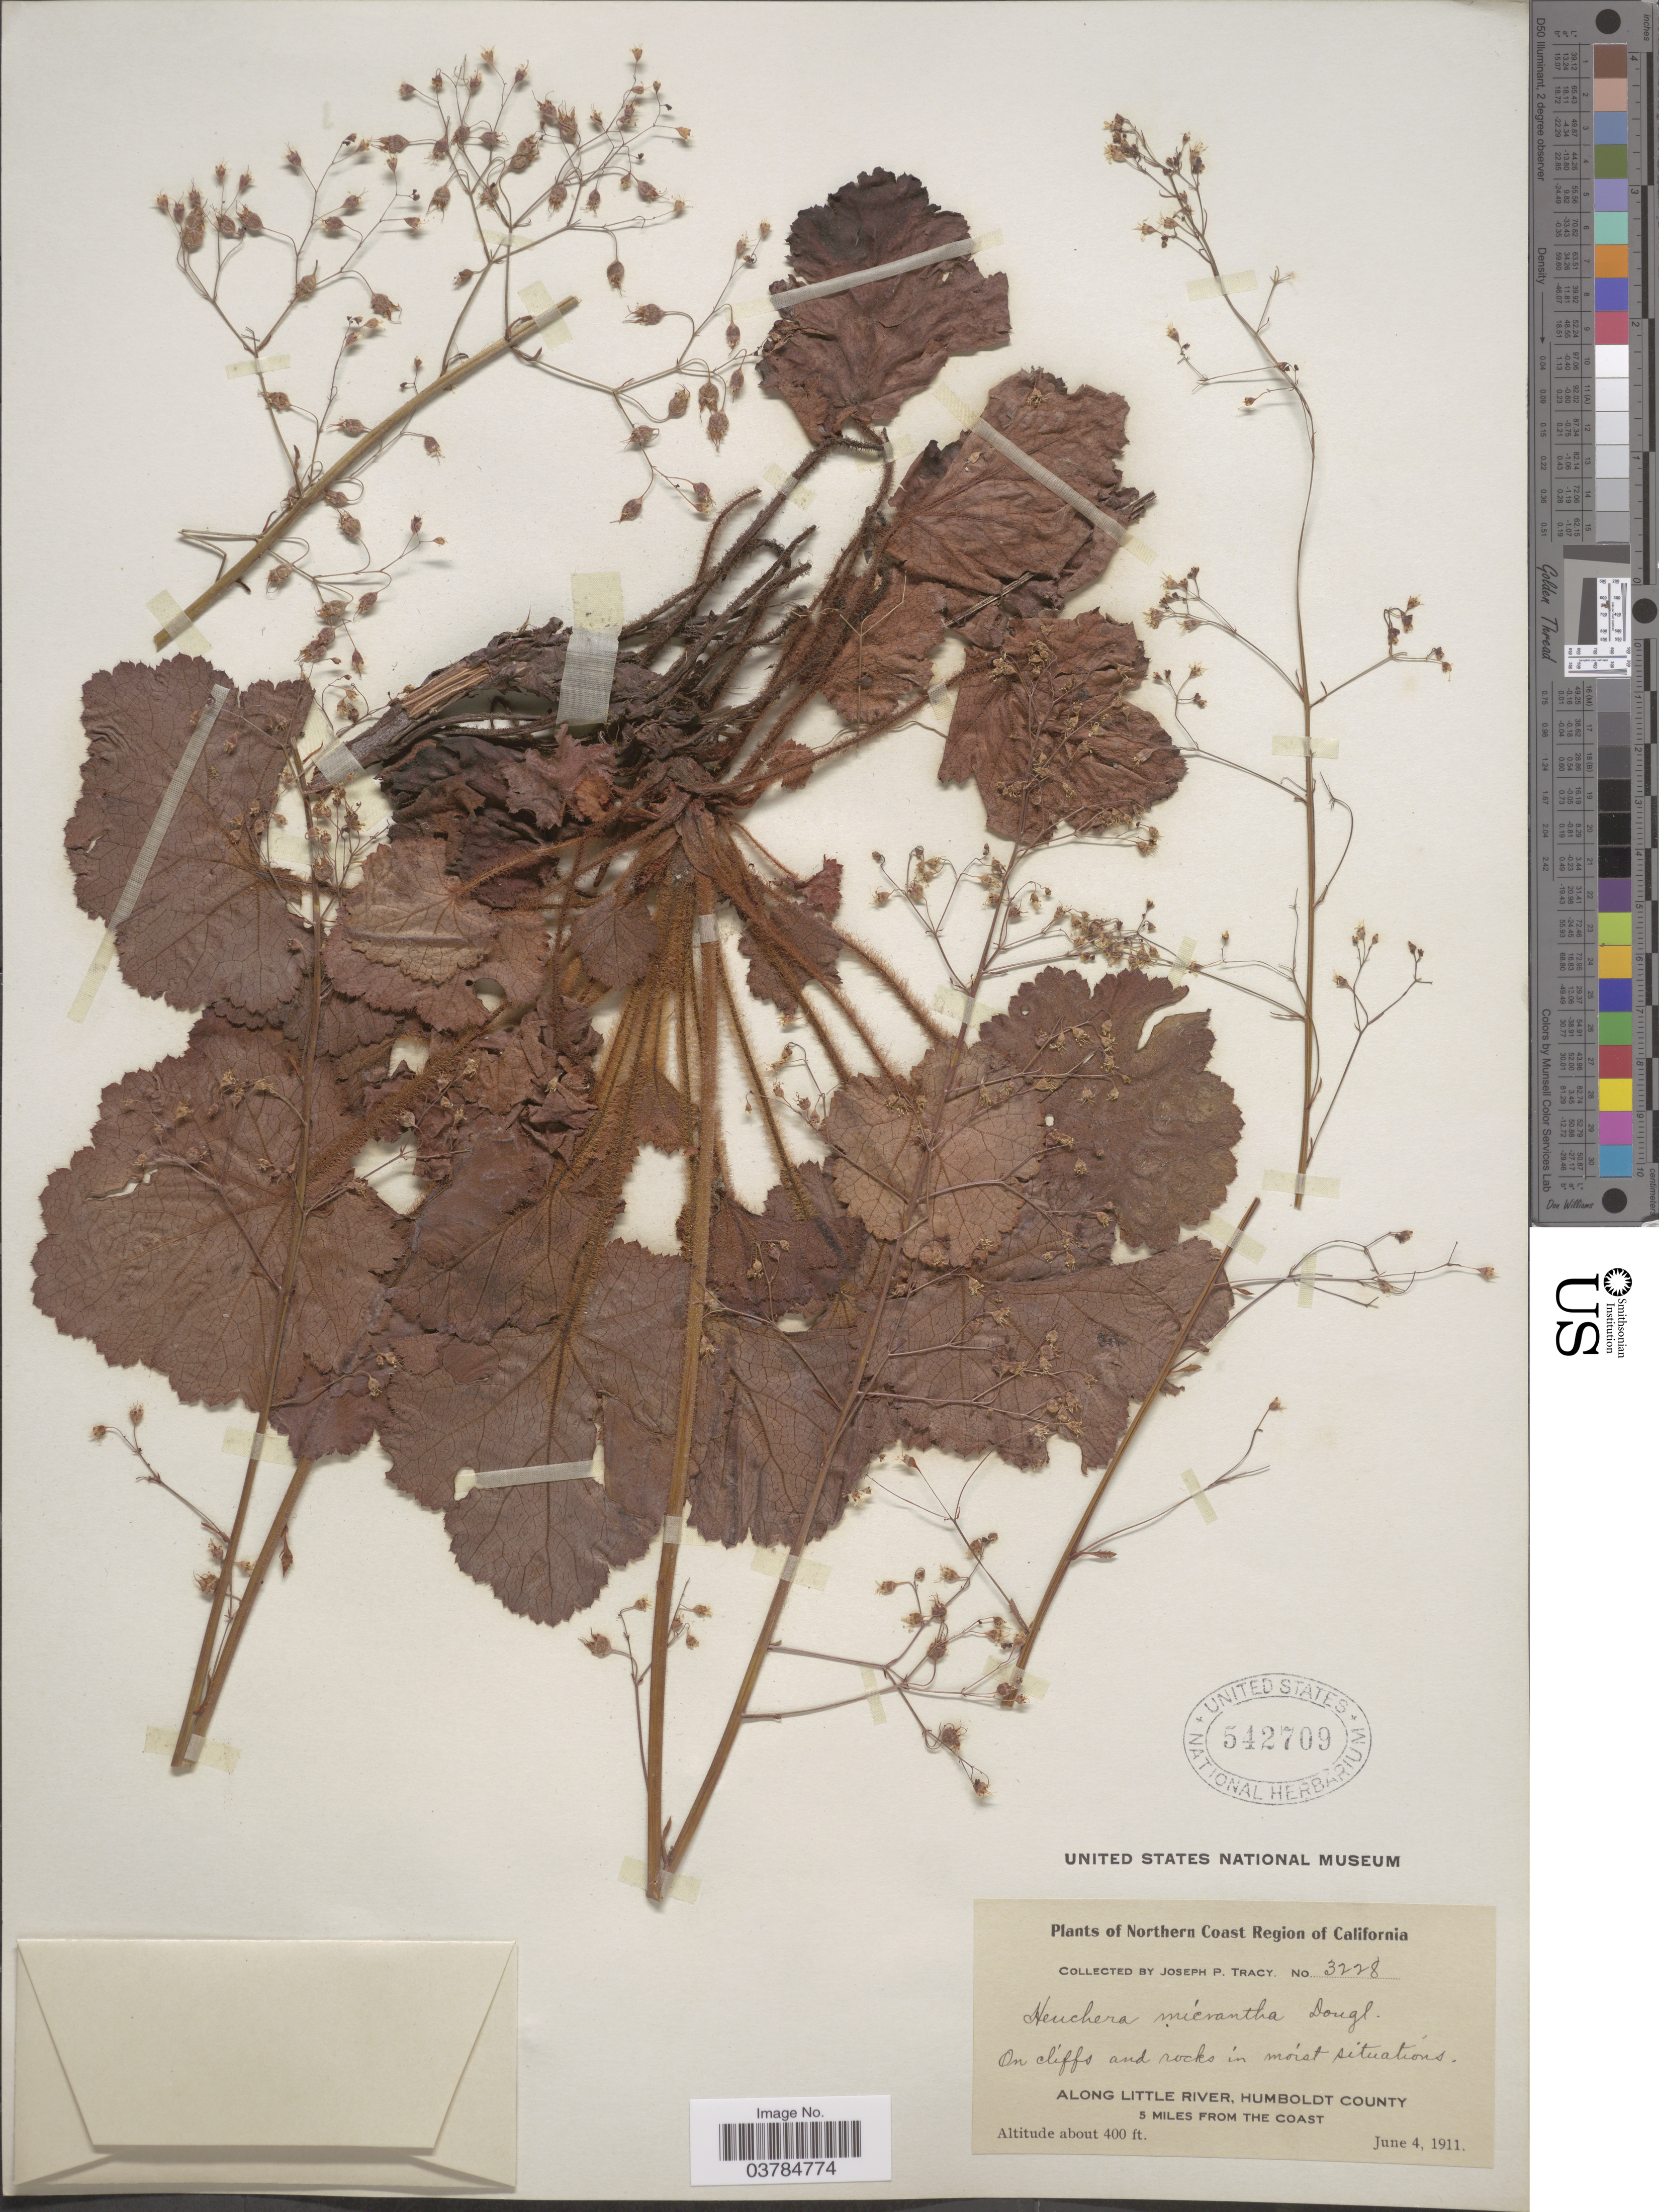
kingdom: Plantae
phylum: Tracheophyta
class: Magnoliopsida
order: Saxifragales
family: Saxifragaceae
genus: Heuchera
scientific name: Heuchera micrantha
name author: Douglas ex Lindl.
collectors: J. Tracy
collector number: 3228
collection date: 1911-06-04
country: United States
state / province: California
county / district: Humboldt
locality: Northern Coast Ranges of California. On cliffs and rocks in moist situations. Along Little River, Humboldt County. 5 miles from the Coast.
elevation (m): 122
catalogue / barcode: US 542709